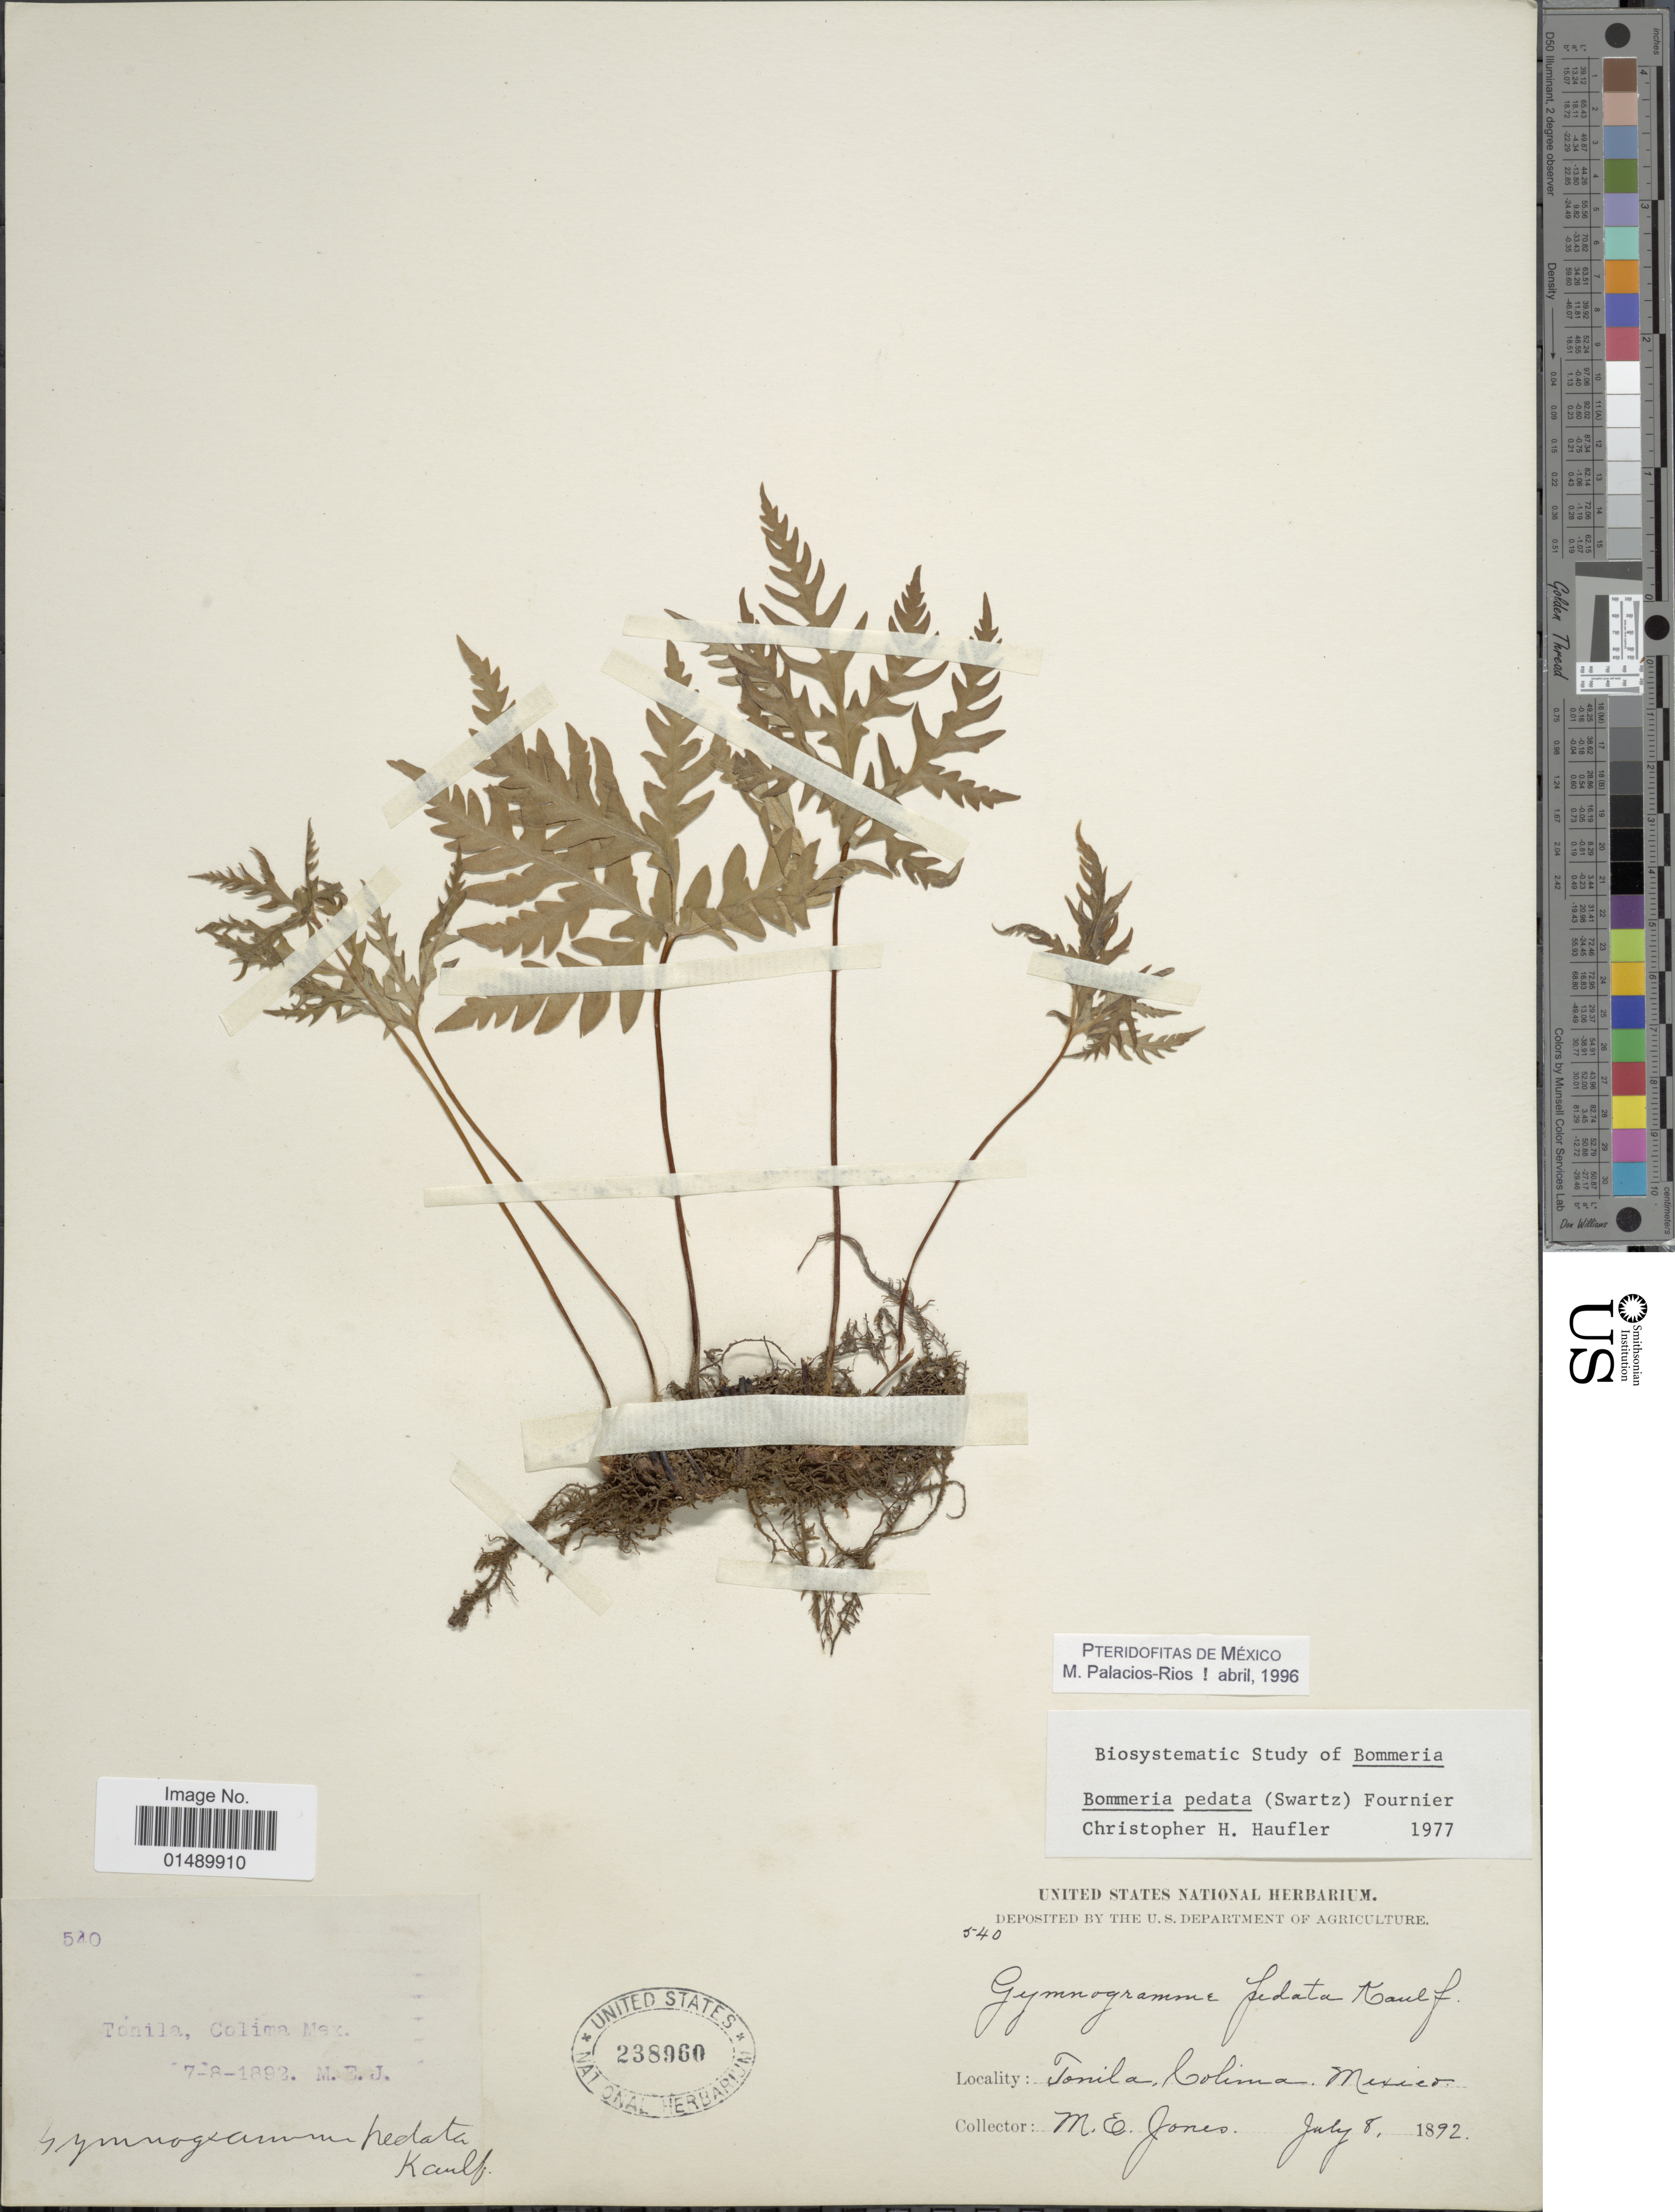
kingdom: Plantae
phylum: Tracheophyta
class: Polypodiopsida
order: Polypodiales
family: Pteridaceae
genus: Bommeria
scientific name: Bommeria pedata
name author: (Sw.) E. Fourn.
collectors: M. E. Jones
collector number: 540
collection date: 1892-07-08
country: Mexico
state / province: Colima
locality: Mexico, Tonila, Colima.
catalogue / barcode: US 238960